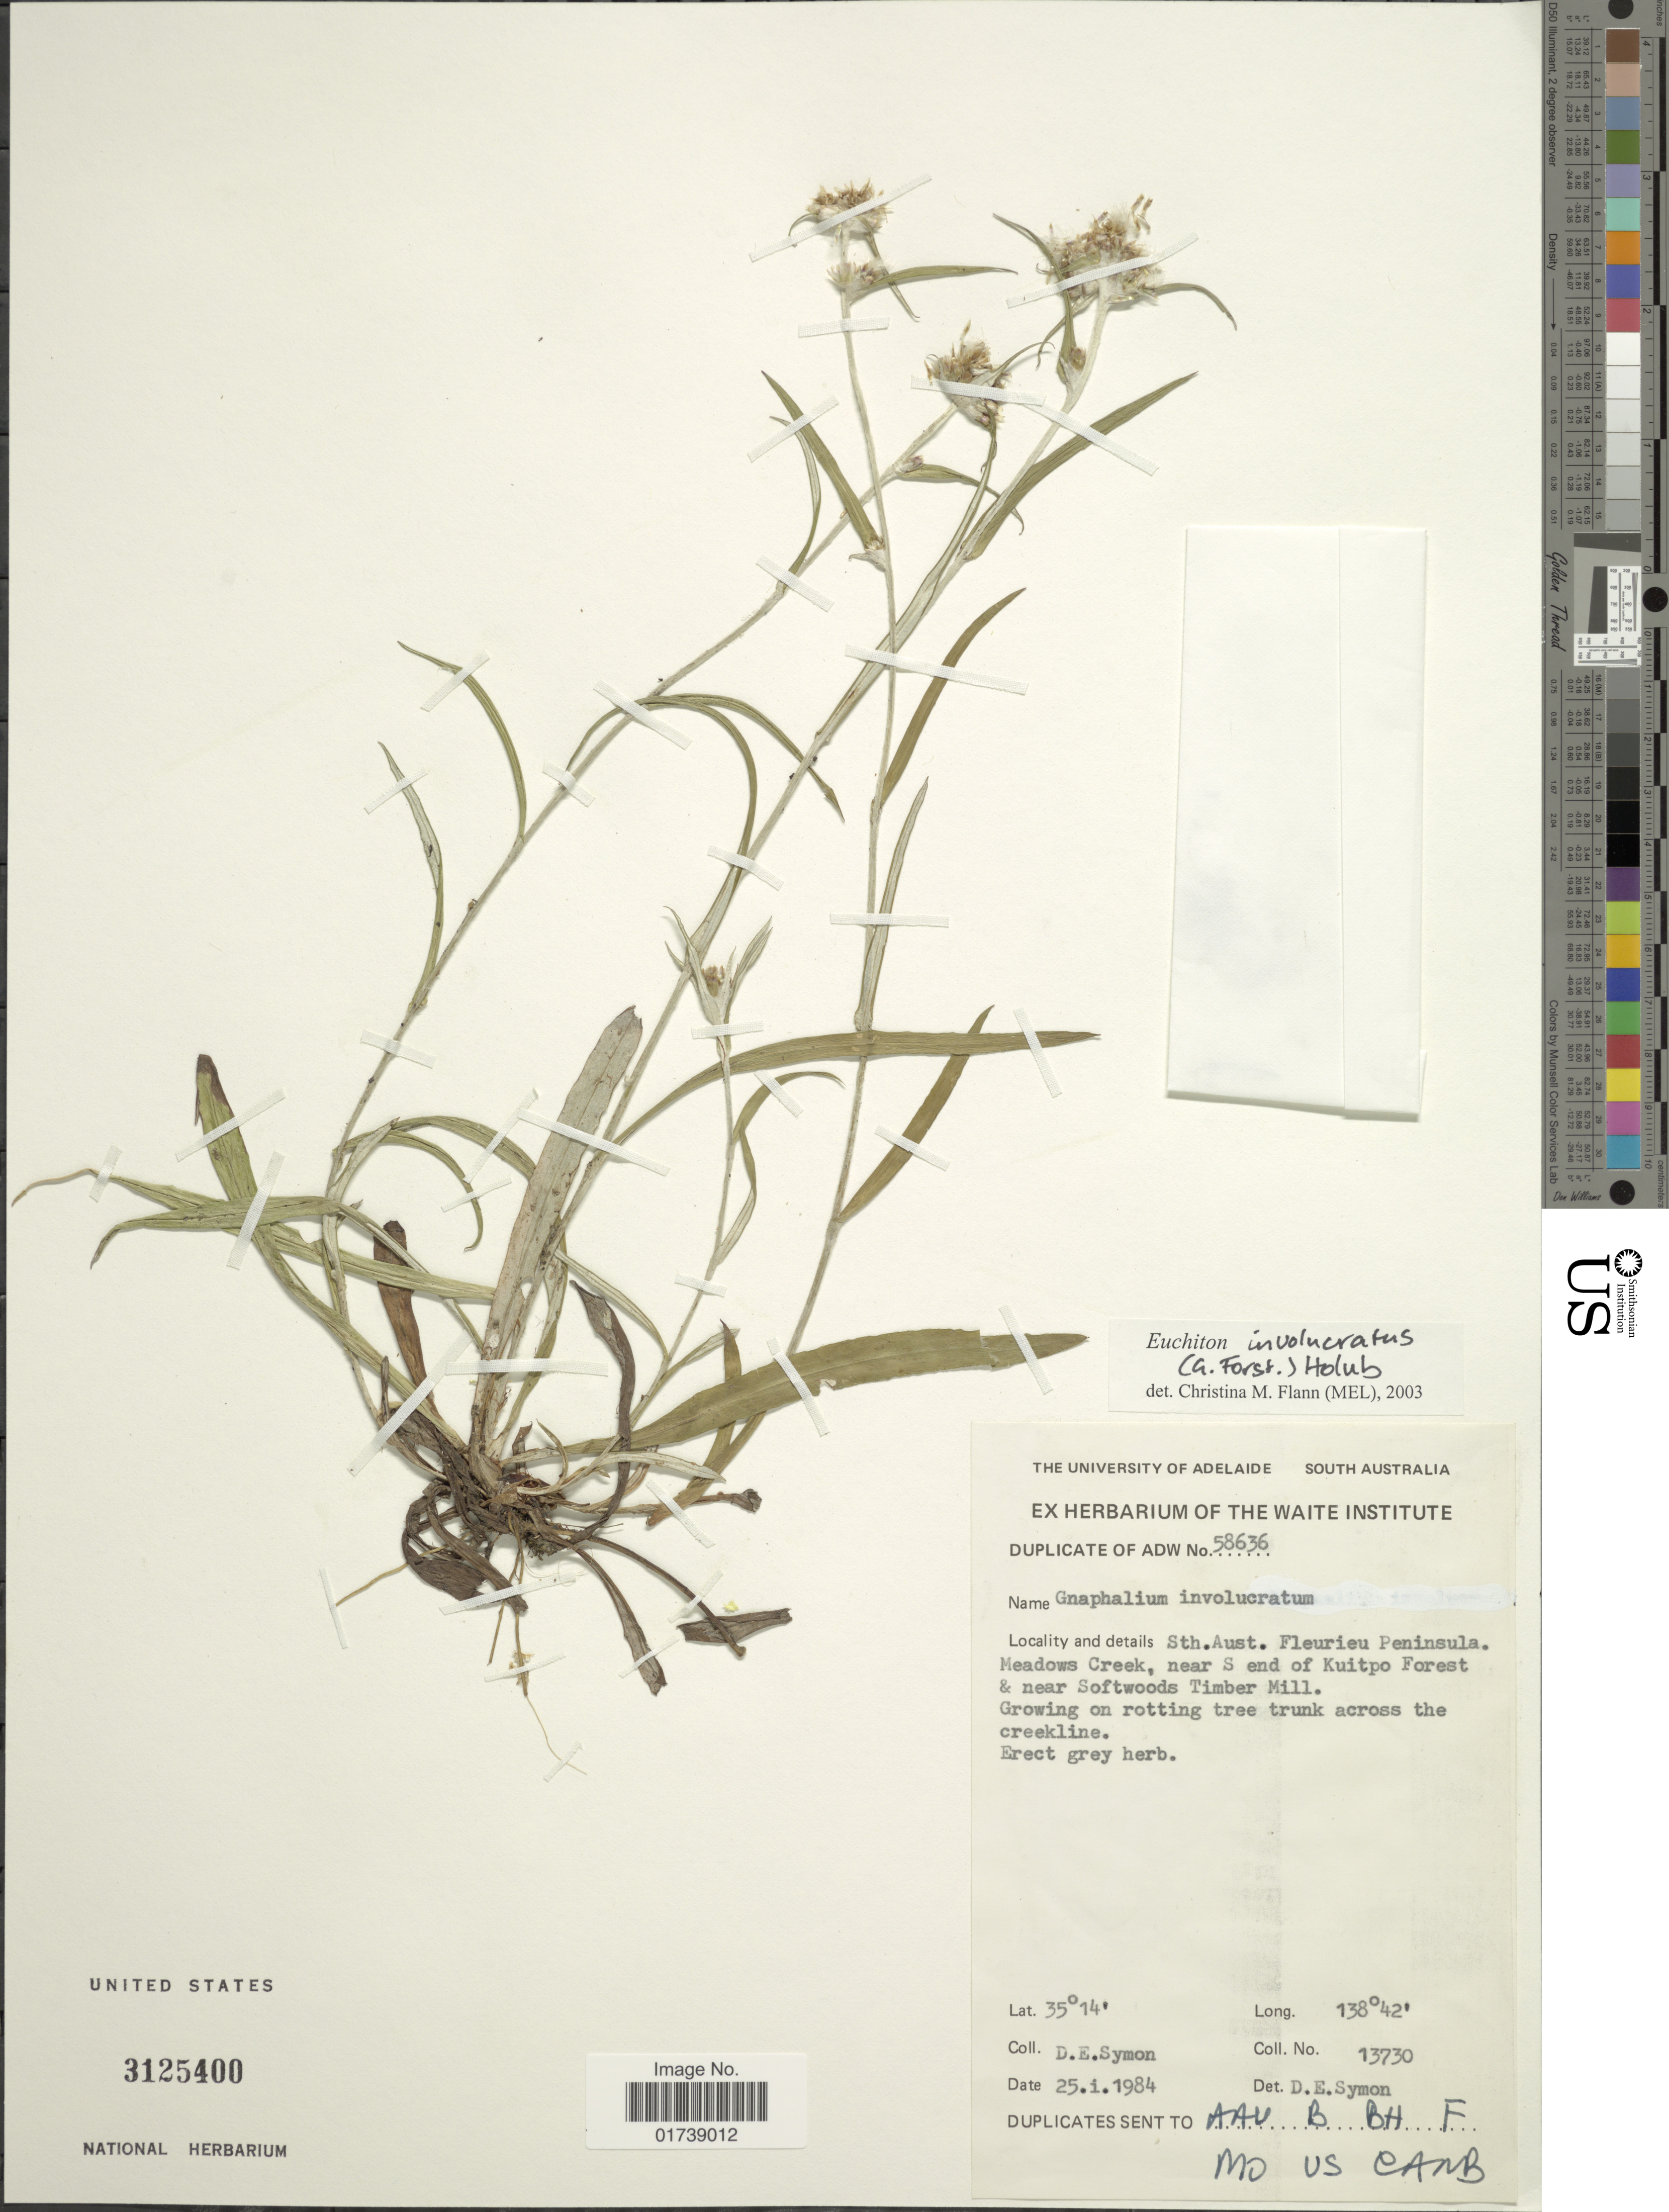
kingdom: Plantae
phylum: Tracheophyta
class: Magnoliopsida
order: Asterales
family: Asteraceae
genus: Euchiton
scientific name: Euchiton involucratus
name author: (G. Forst.) Holub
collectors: D. Symon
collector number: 13730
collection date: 1984-01-25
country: Australia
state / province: South Australia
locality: Fleurieu Peninsula, Meadows Creek, near S end of Kuitpo Forest & near Softwoods Timber Mill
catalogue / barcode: US 3125400